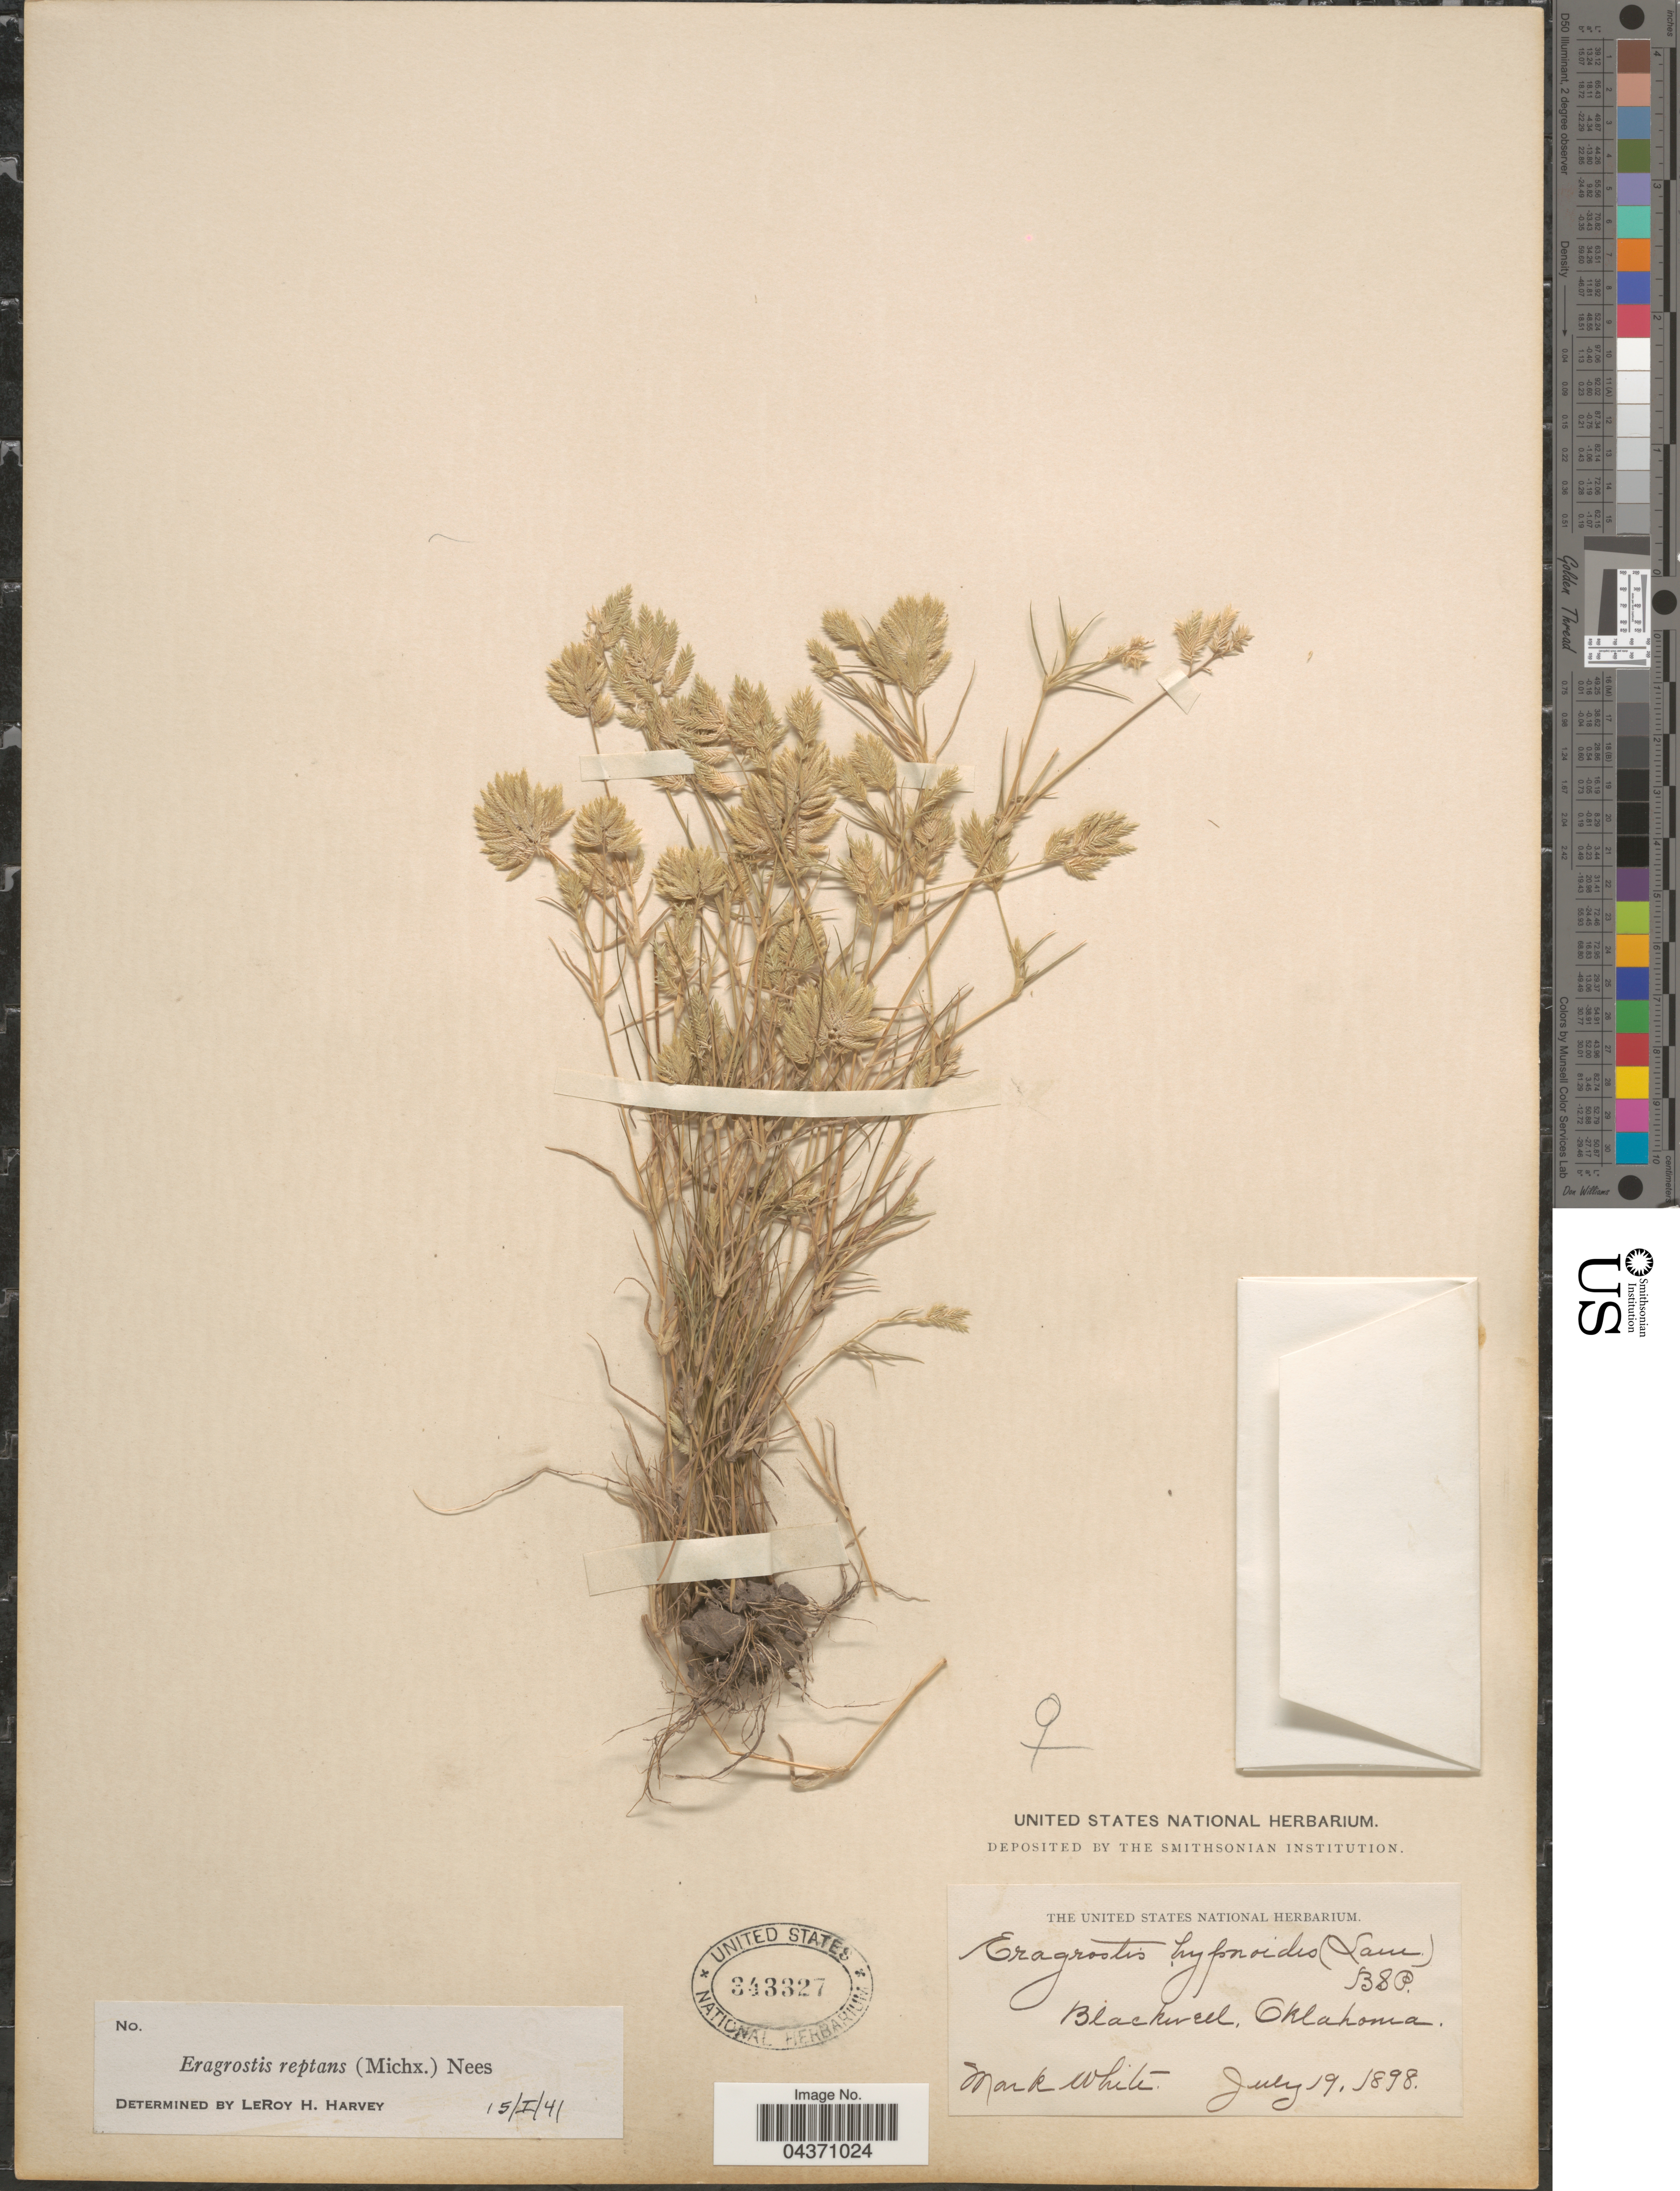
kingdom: Plantae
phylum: Tracheophyta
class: Liliopsida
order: Poales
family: Poaceae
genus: Eragrostis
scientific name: Eragrostis reptans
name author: (Michx.) Nees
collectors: M. White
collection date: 1898-07-19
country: United States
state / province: Oklahoma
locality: Blackwell.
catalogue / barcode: US 343327